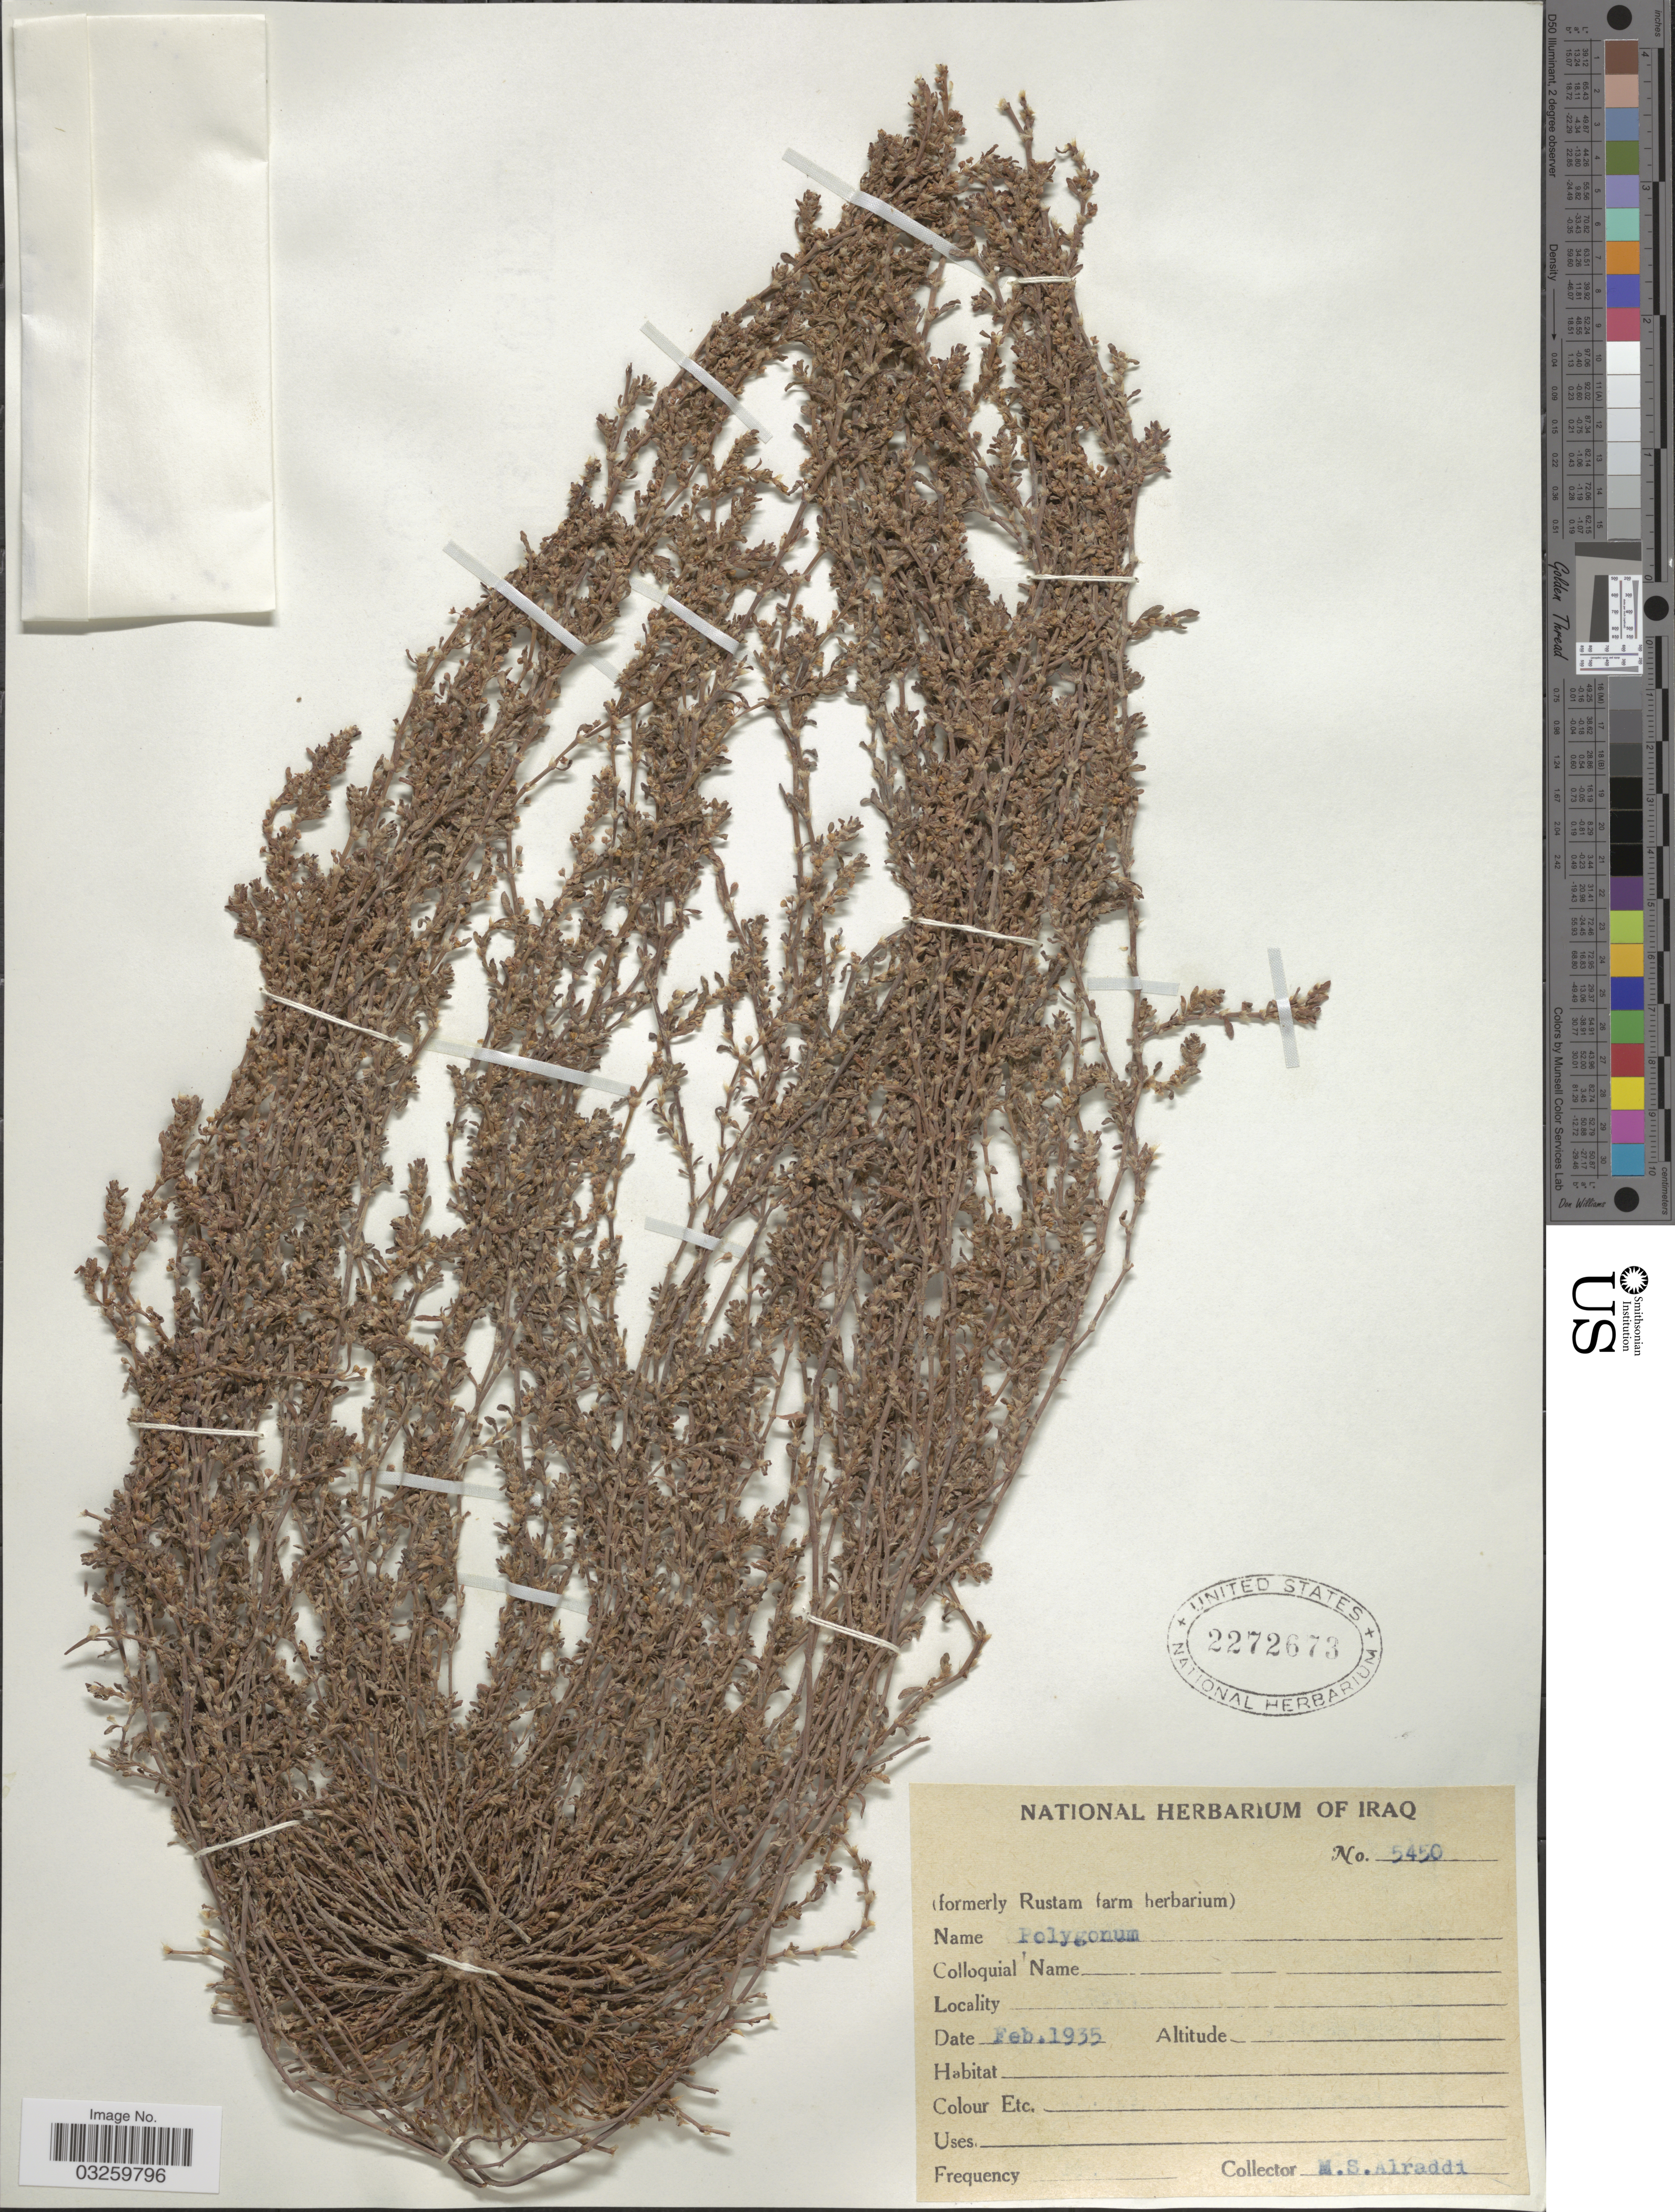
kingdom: Plantae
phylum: Tracheophyta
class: Magnoliopsida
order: Caryophyllales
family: Polygonaceae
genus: Polygonum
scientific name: Polygonum sp.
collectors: M. Al-Raddi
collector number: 5450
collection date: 1935-02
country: Iraq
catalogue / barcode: US 2272673